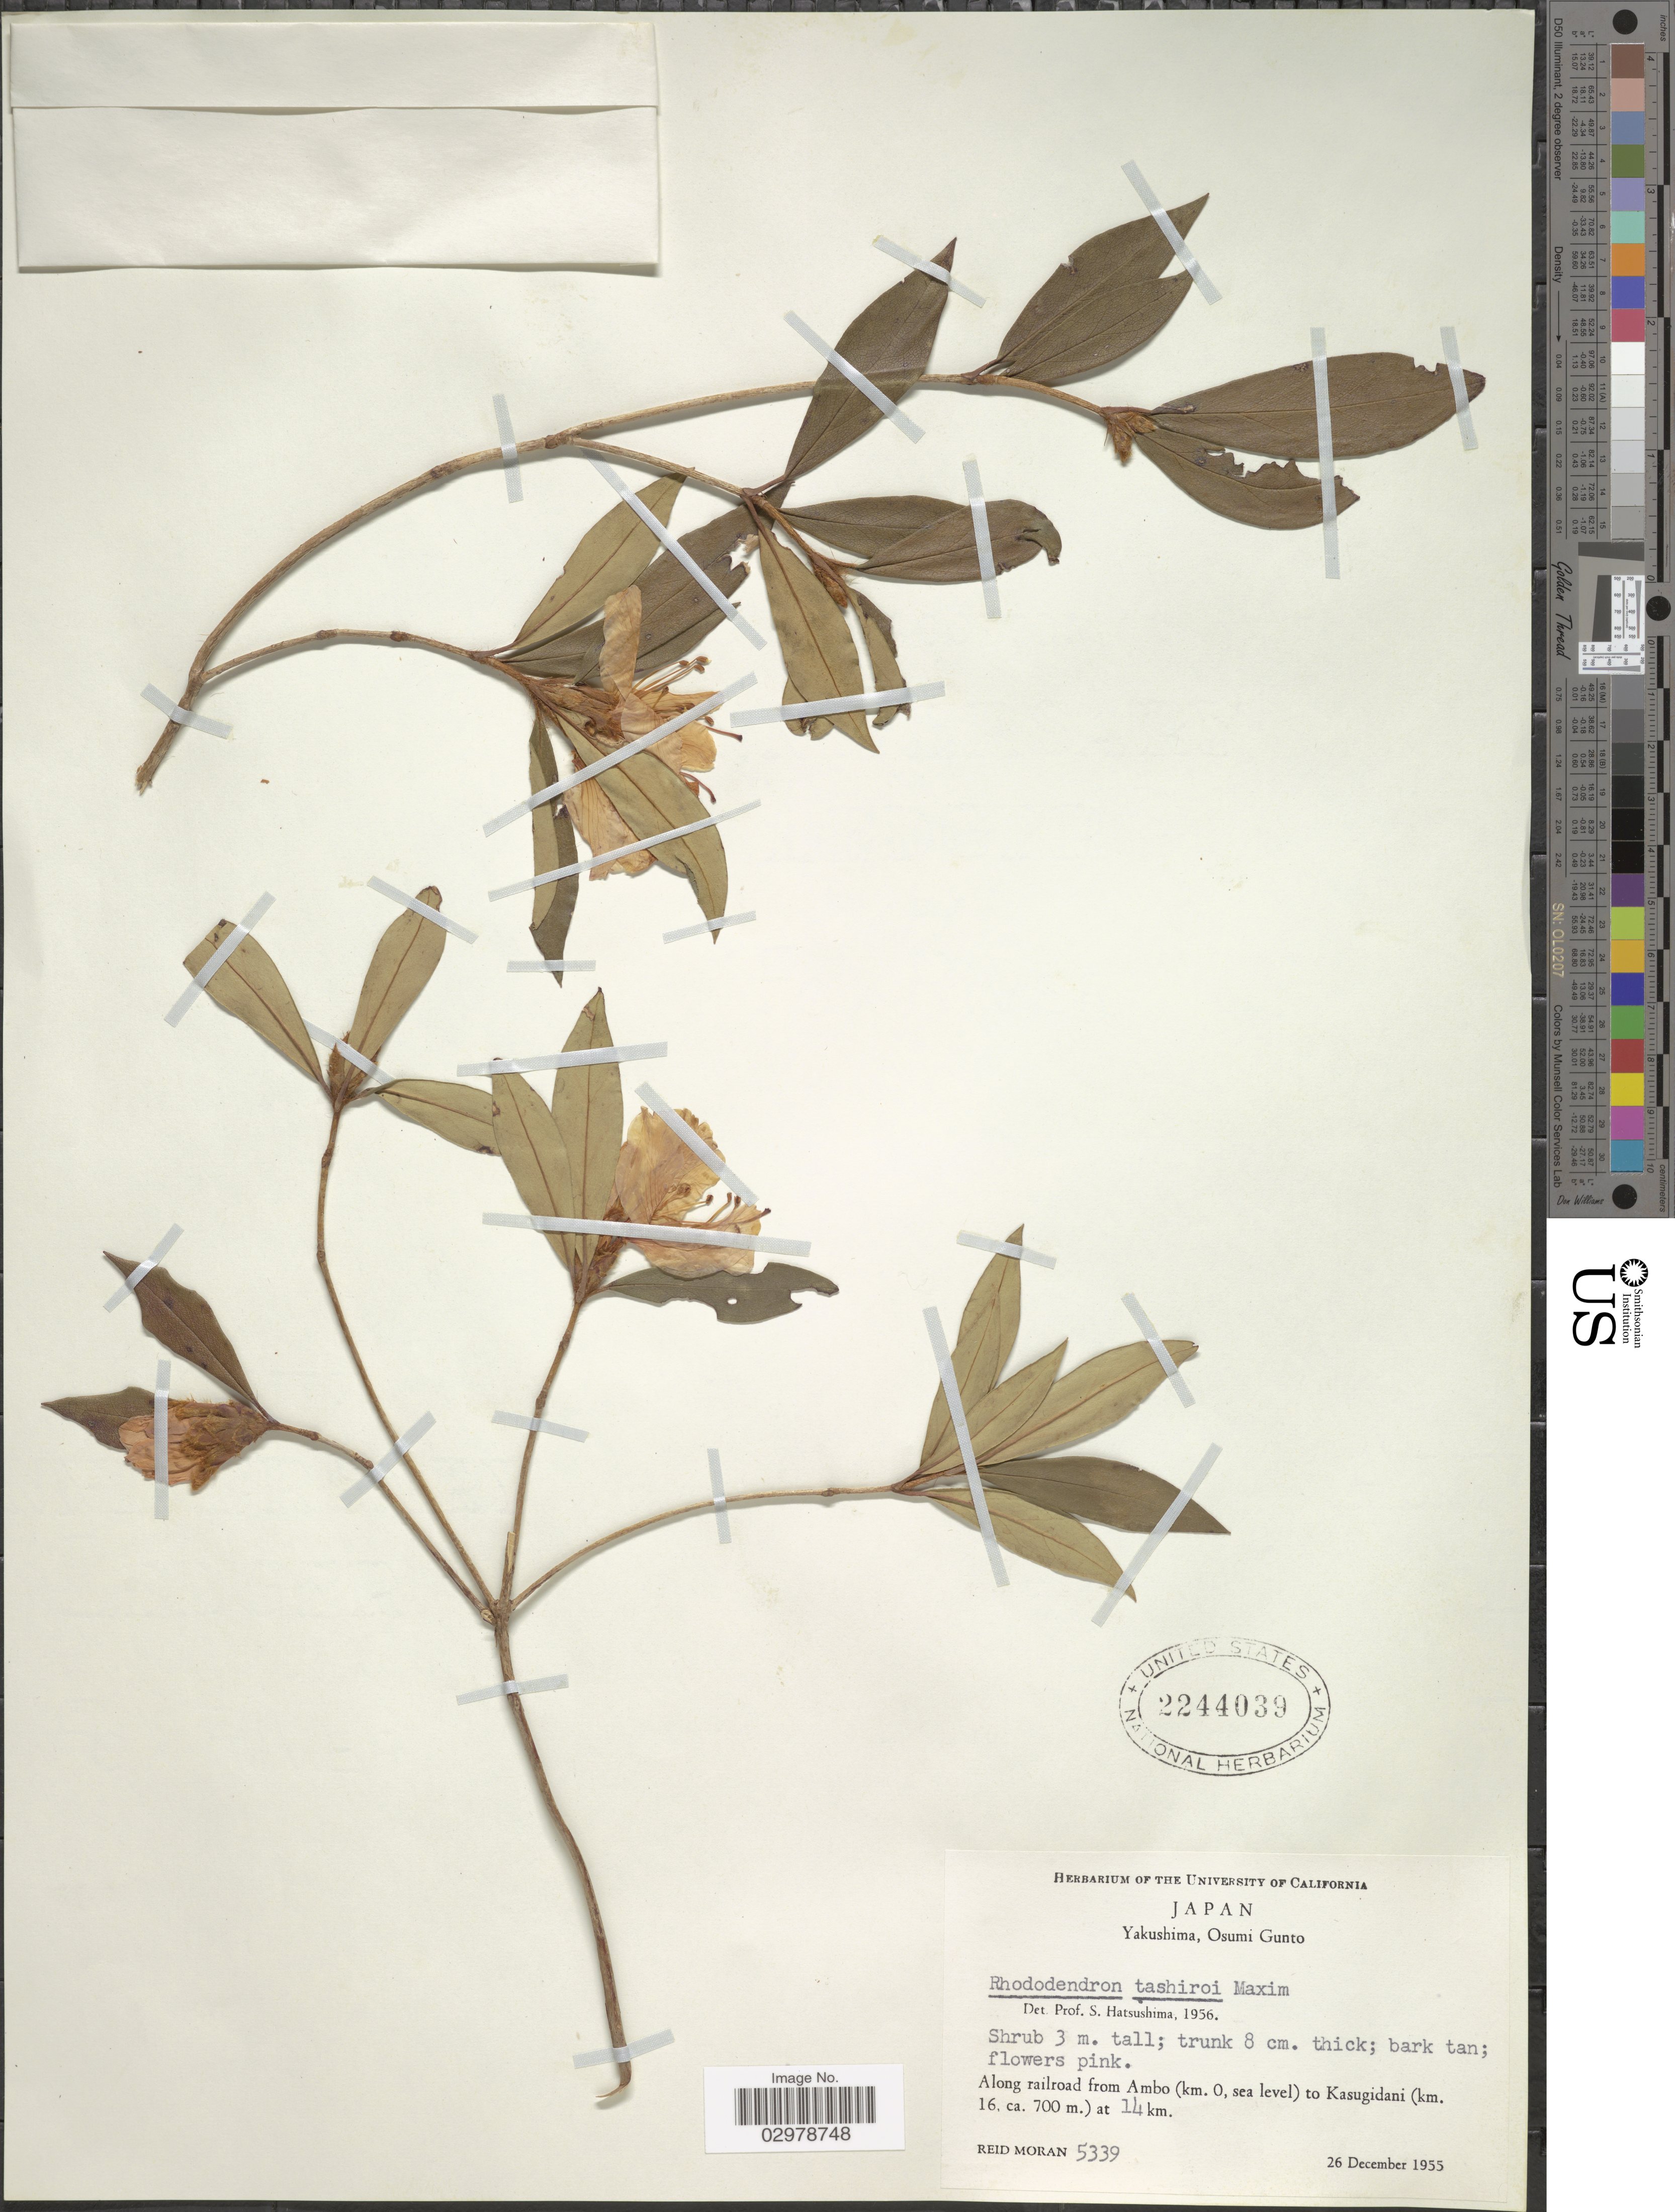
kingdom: Plantae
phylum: Tracheophyta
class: Magnoliopsida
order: Ericales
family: Ericaceae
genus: Rhododendron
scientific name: Rhododendron tashiroi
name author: Maxim.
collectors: R. V. Moran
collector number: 5339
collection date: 1955-12-26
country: Japan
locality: Yakushima, Osumi Gunto. Along railroad from Ambo (km. 0, sea level) to Kasugidani (km. 16) at 14 km.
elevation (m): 700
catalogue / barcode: US 2244039